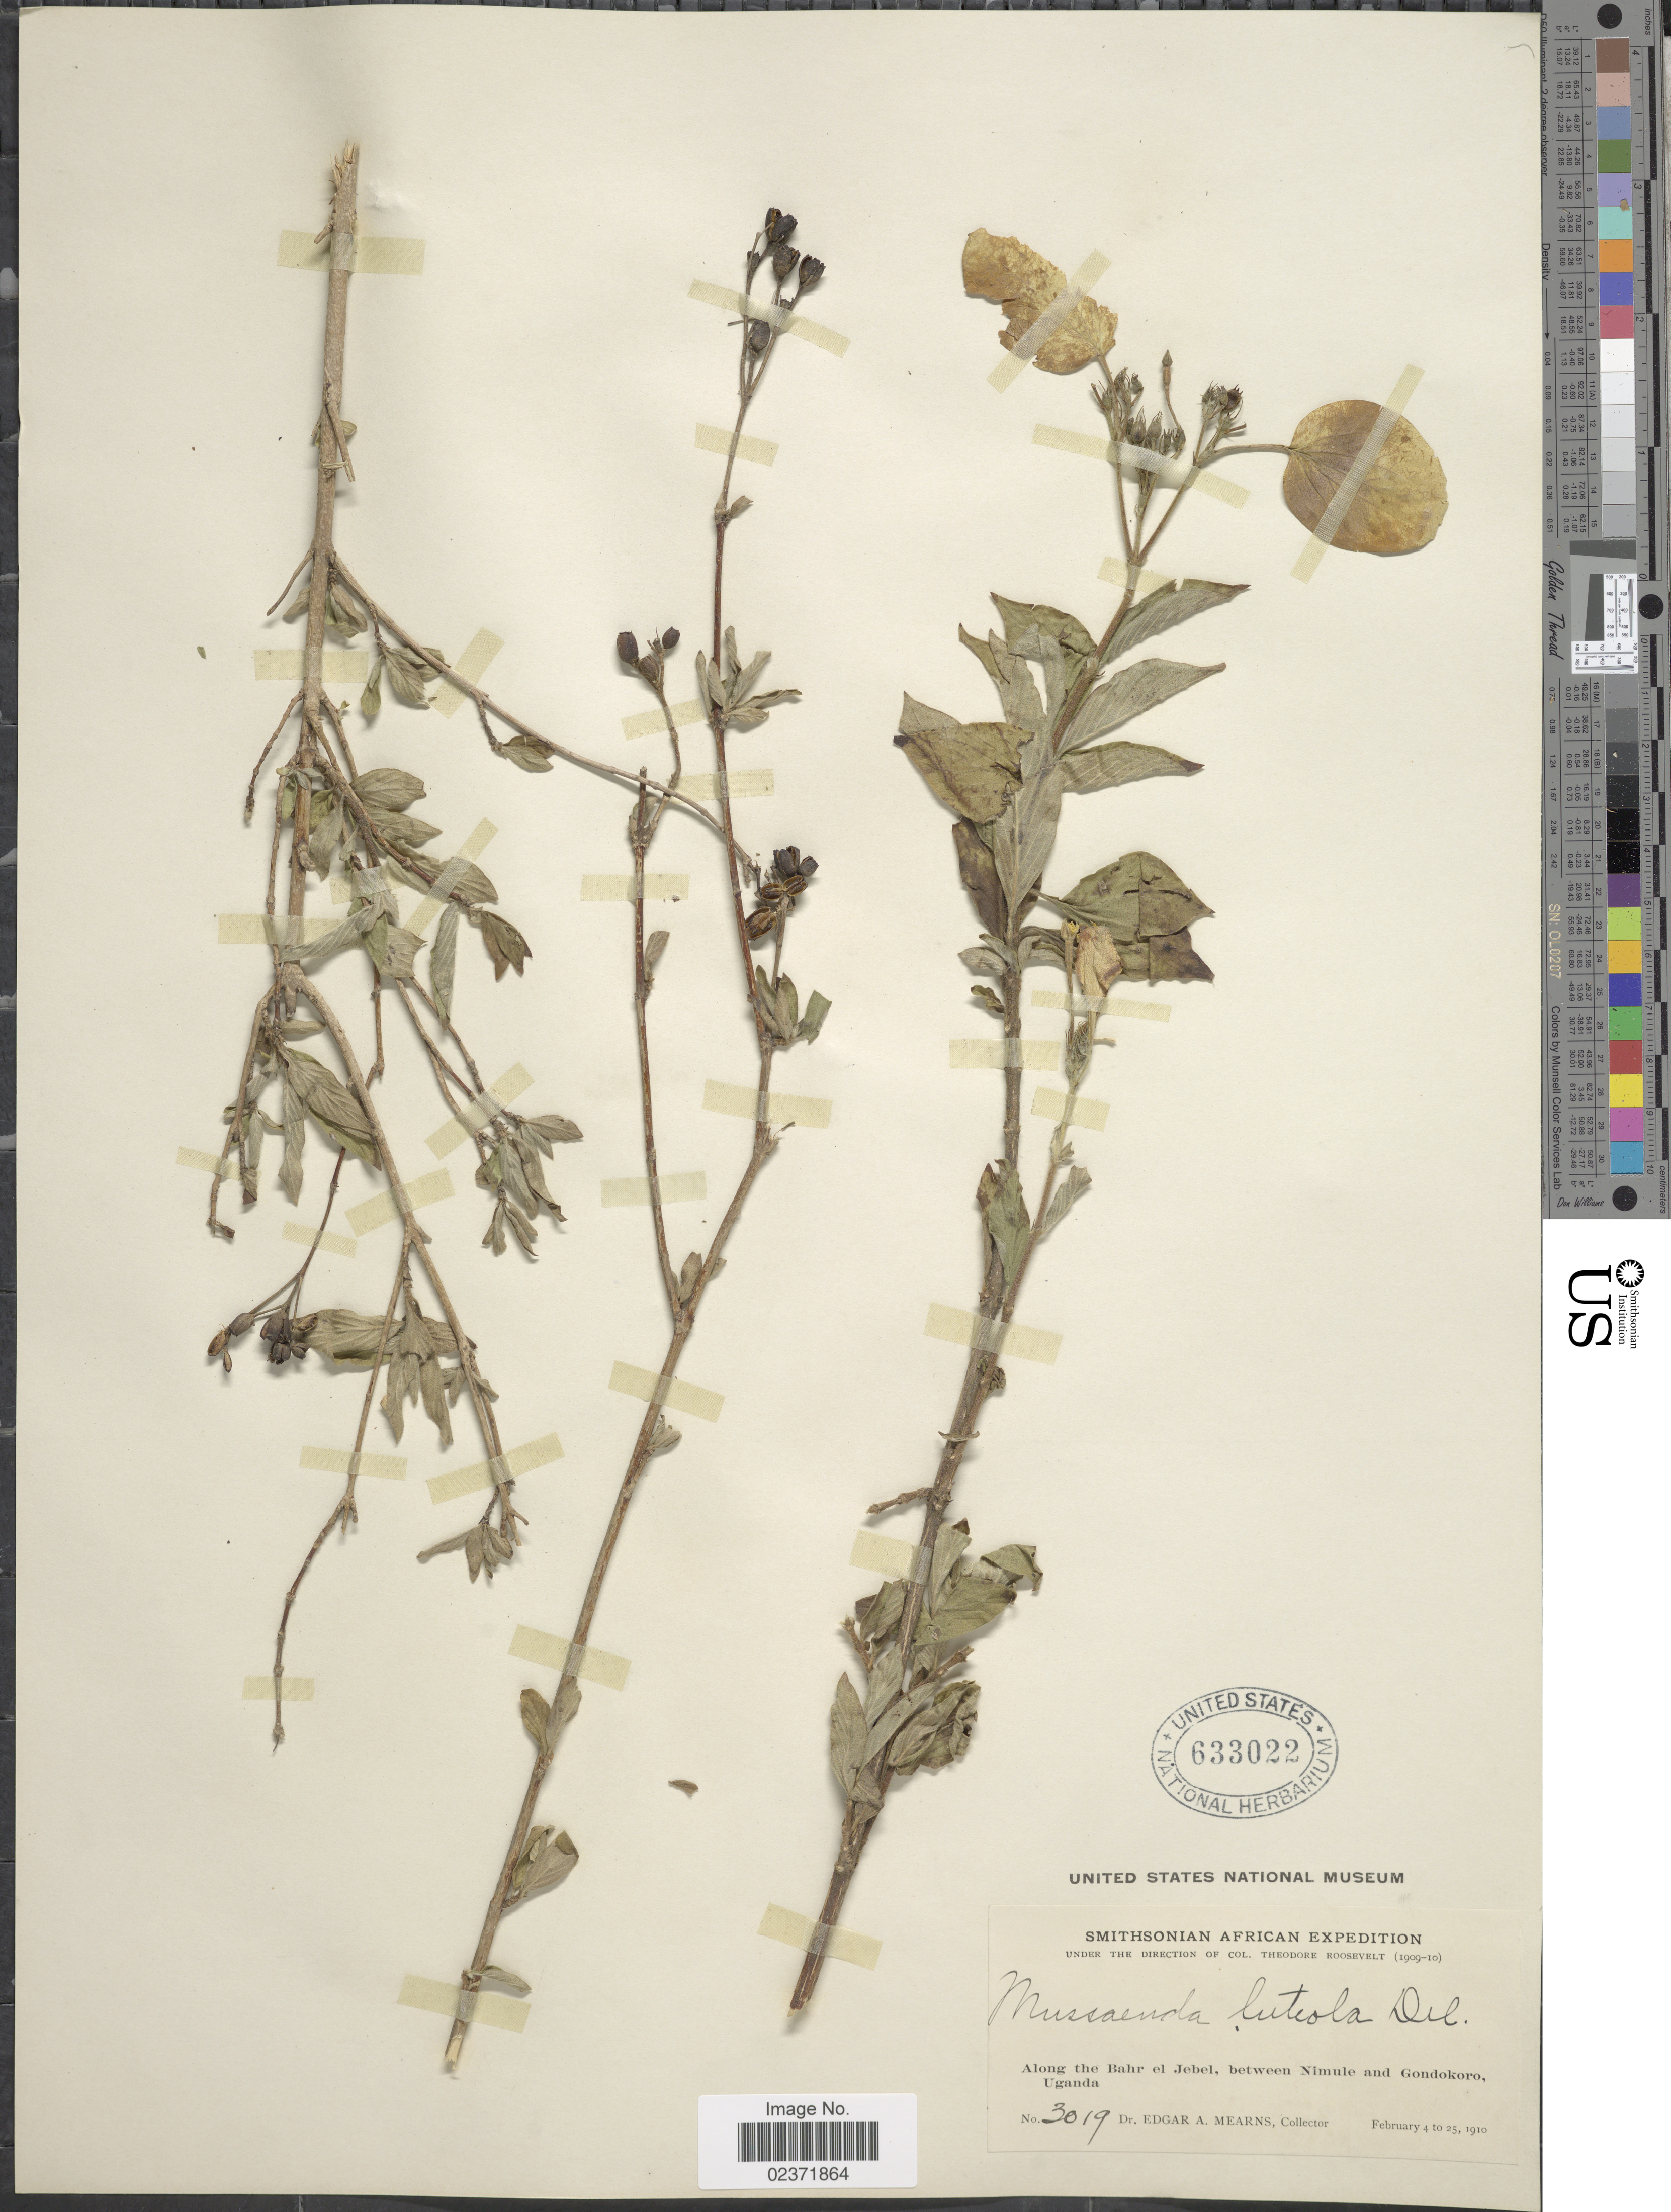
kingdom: Plantae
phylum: Tracheophyta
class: Magnoliopsida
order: Gentianales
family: Rubiaceae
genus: Mussaenda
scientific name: Mussaenda flava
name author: (Verdc.) Bakh. f.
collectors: E. A. Mearns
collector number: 3019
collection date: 1910-02-04/1910-02-25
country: Uganda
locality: Along the Bahr el Jebel, between Nimule and Gondokoro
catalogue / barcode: US 633022